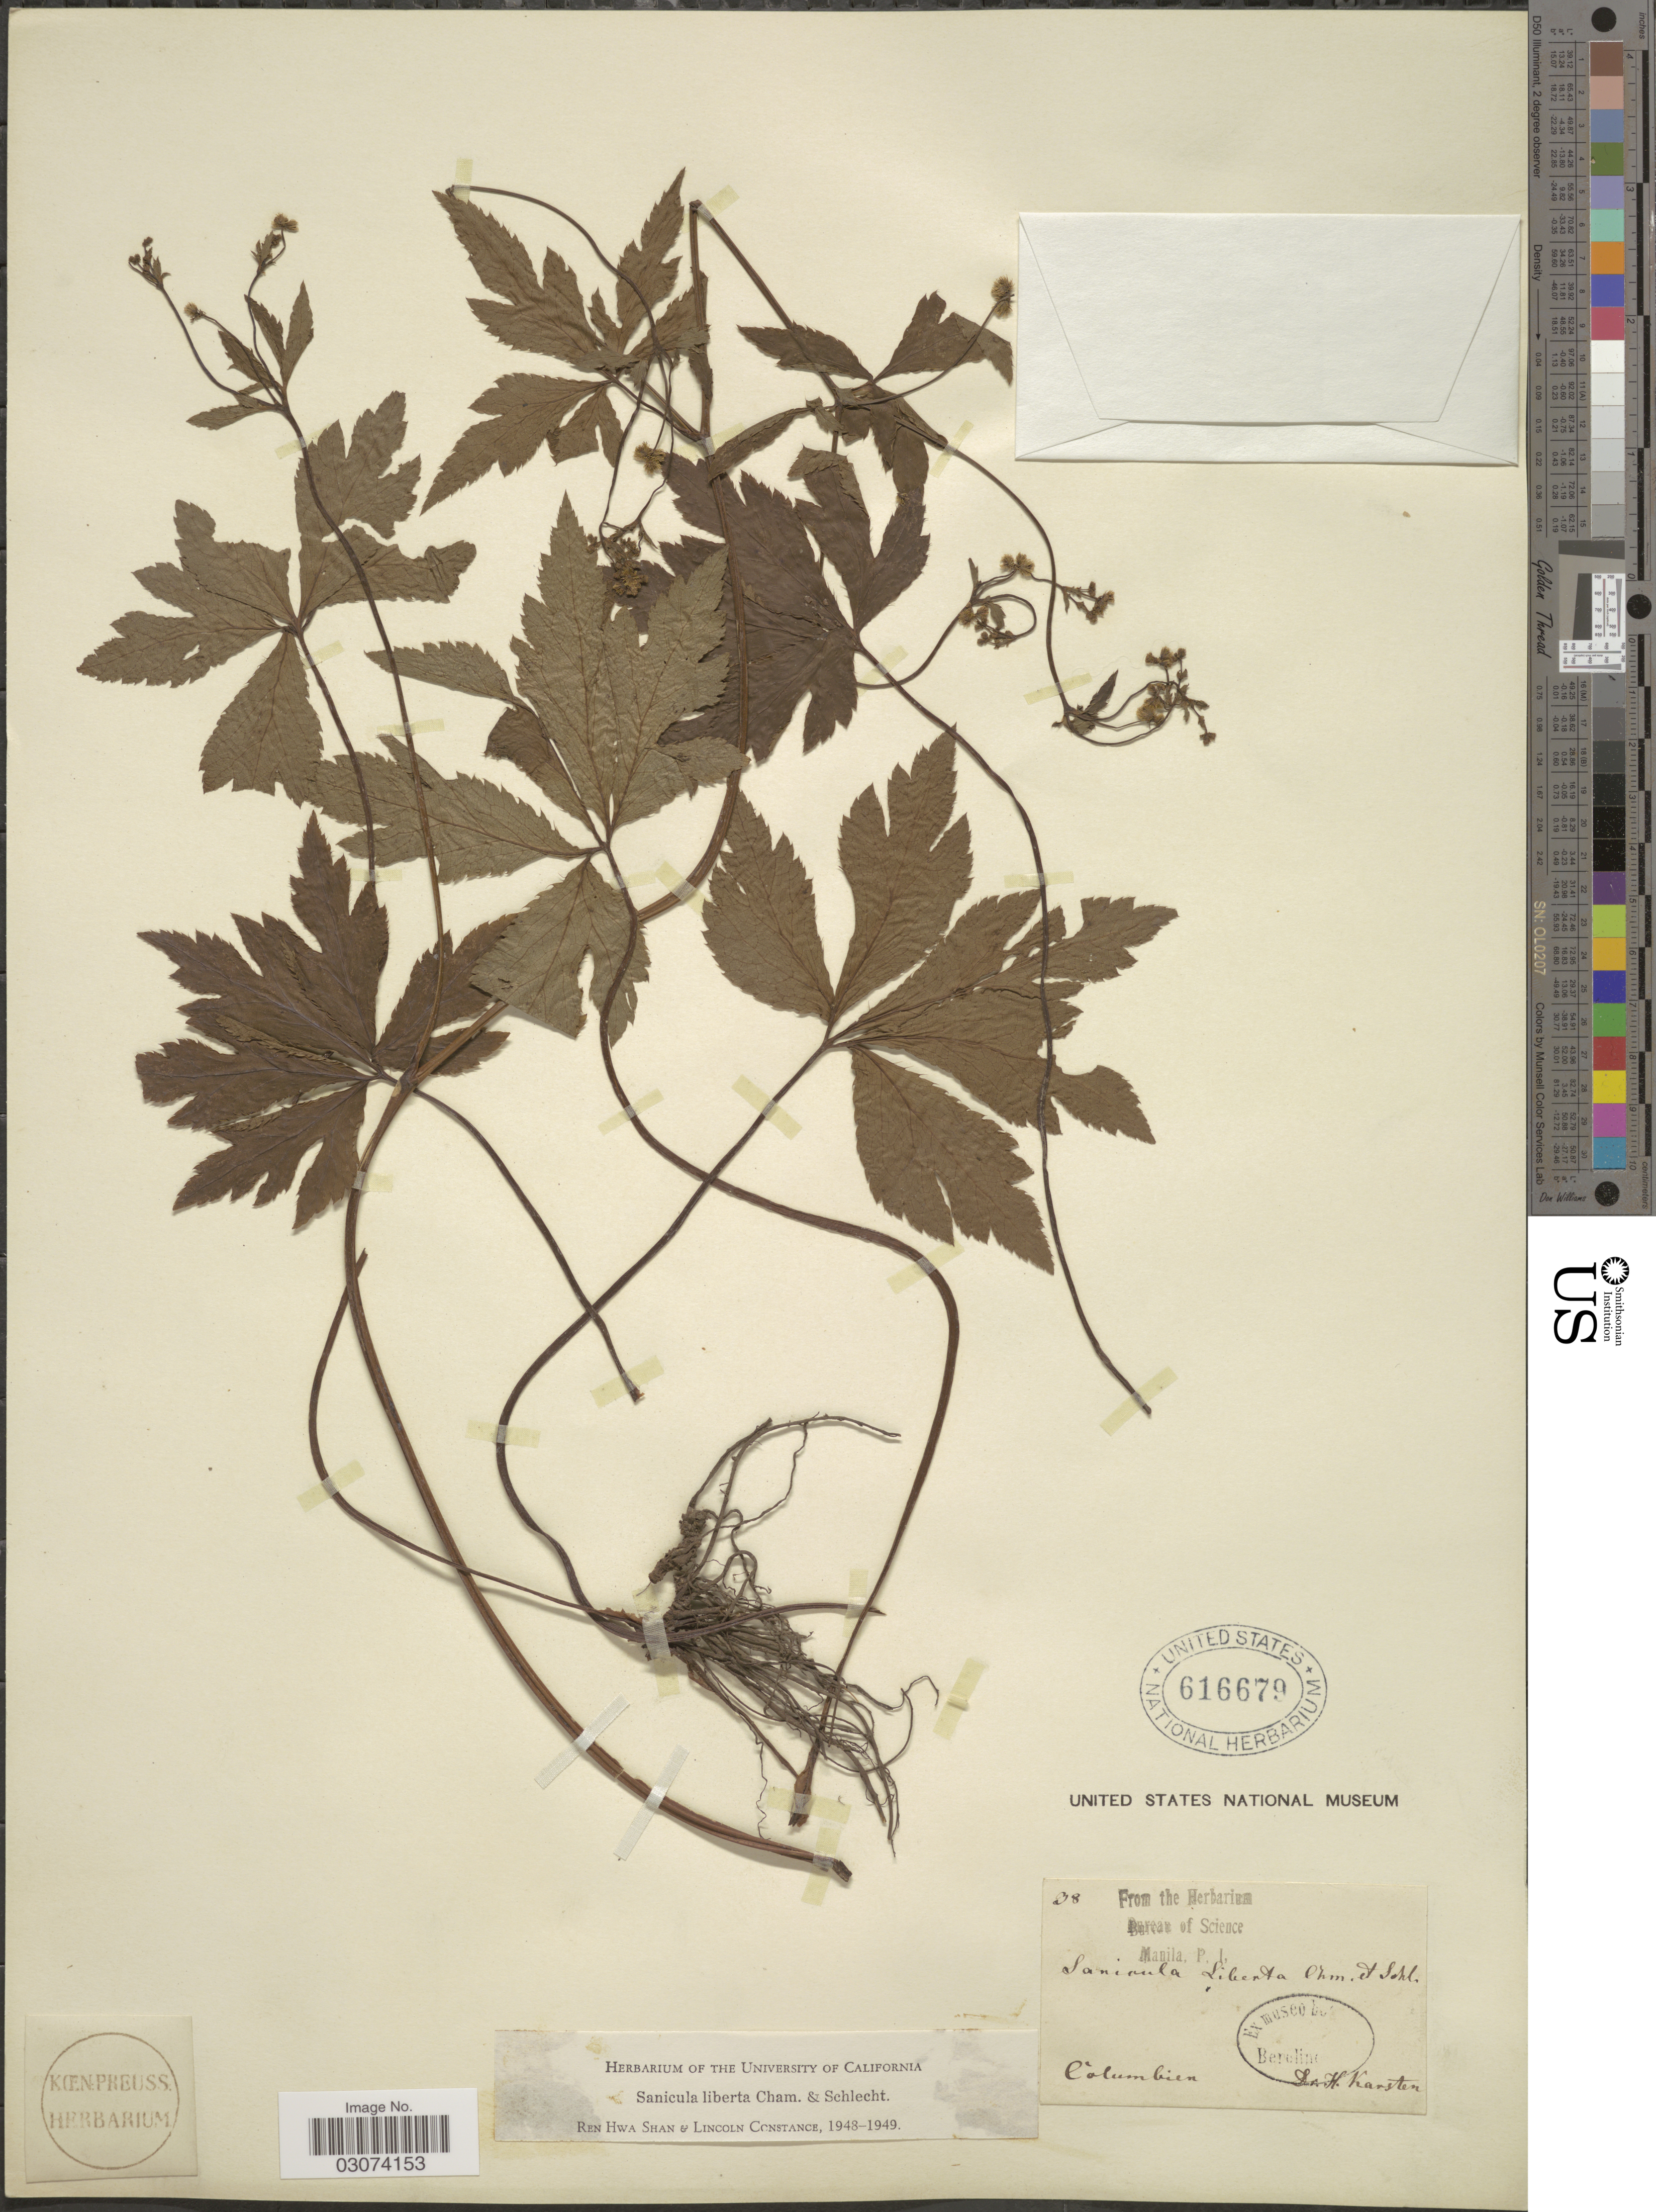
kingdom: Plantae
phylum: Tracheophyta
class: Magnoliopsida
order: Apiales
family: Apiaceae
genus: Sanicula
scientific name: Sanicula liberta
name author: Cham. & Schltdl.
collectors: H. Karsten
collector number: D8*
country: Colombia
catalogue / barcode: US 616679